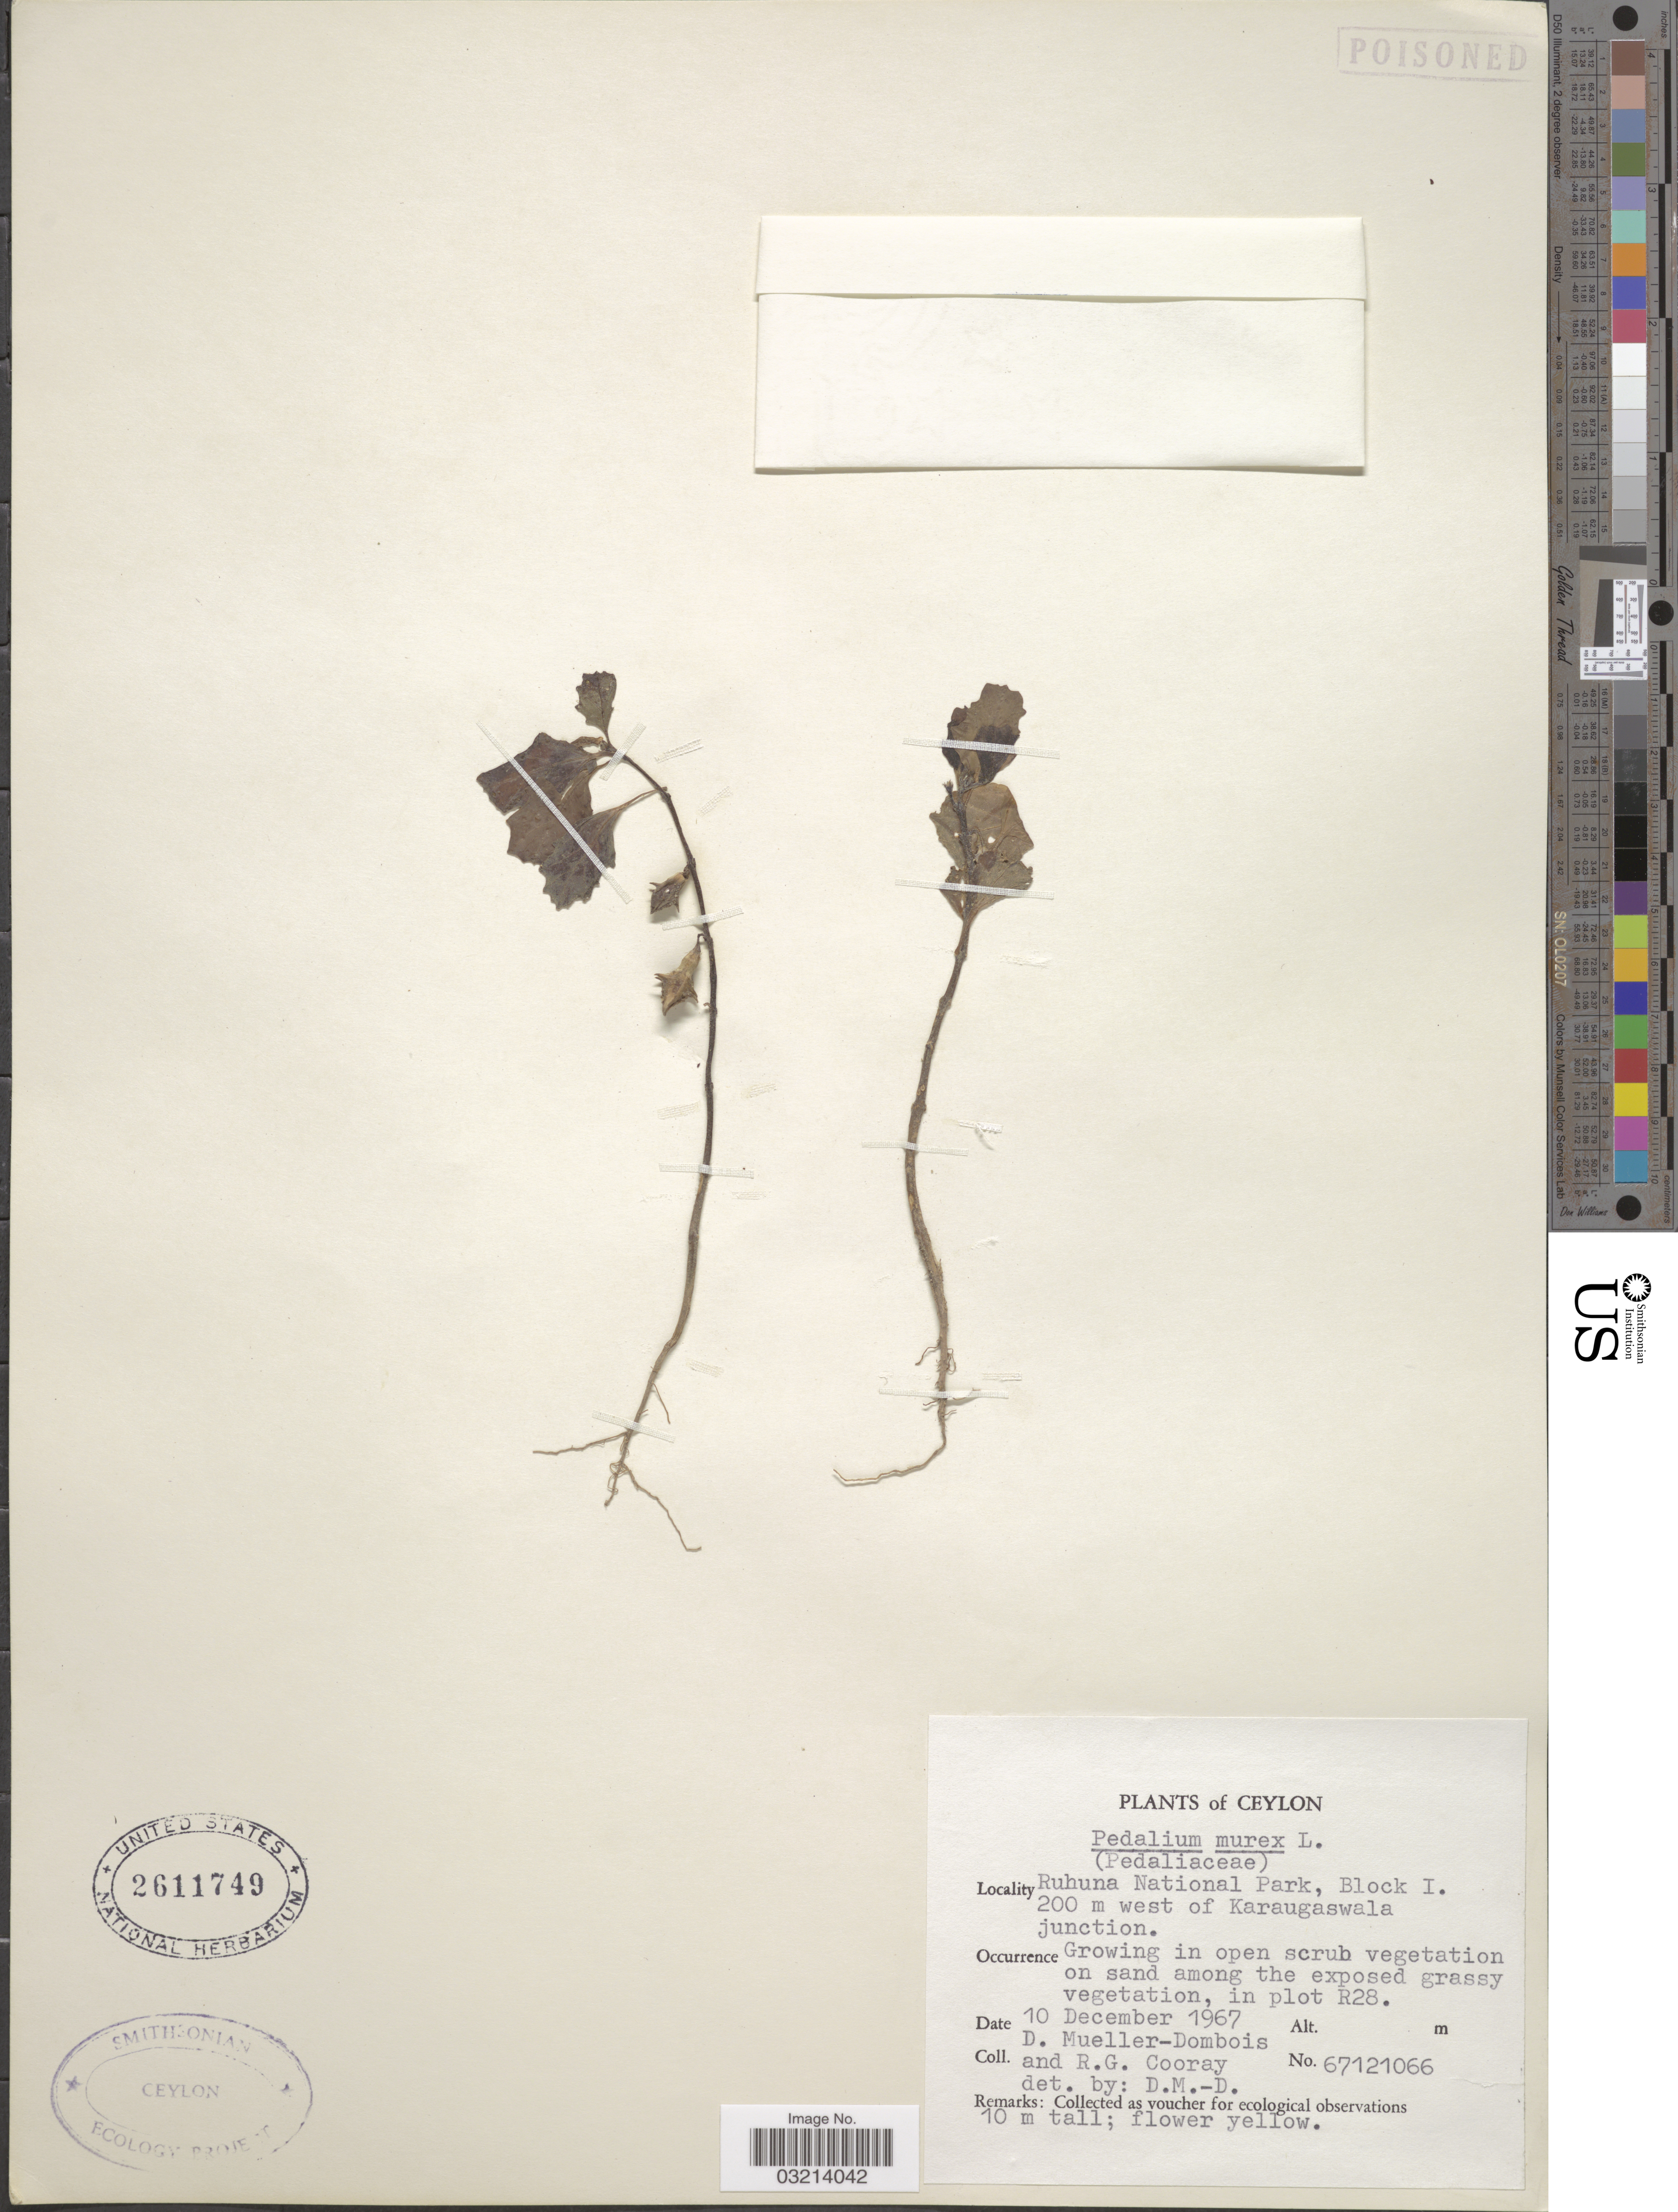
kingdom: Plantae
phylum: Tracheophyta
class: Magnoliopsida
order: Lamiales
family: Pedaliaceae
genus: Pedalium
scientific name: Pedalium murex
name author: L.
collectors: D. Mueller-Dombois & R. Cooray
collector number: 67121066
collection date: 1967-12-10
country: Sri Lanka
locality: Ceylon. Ruhuna National Park, Block I. 200 m west of Karaugaswala junction. In plot R28.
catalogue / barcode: US 2611749